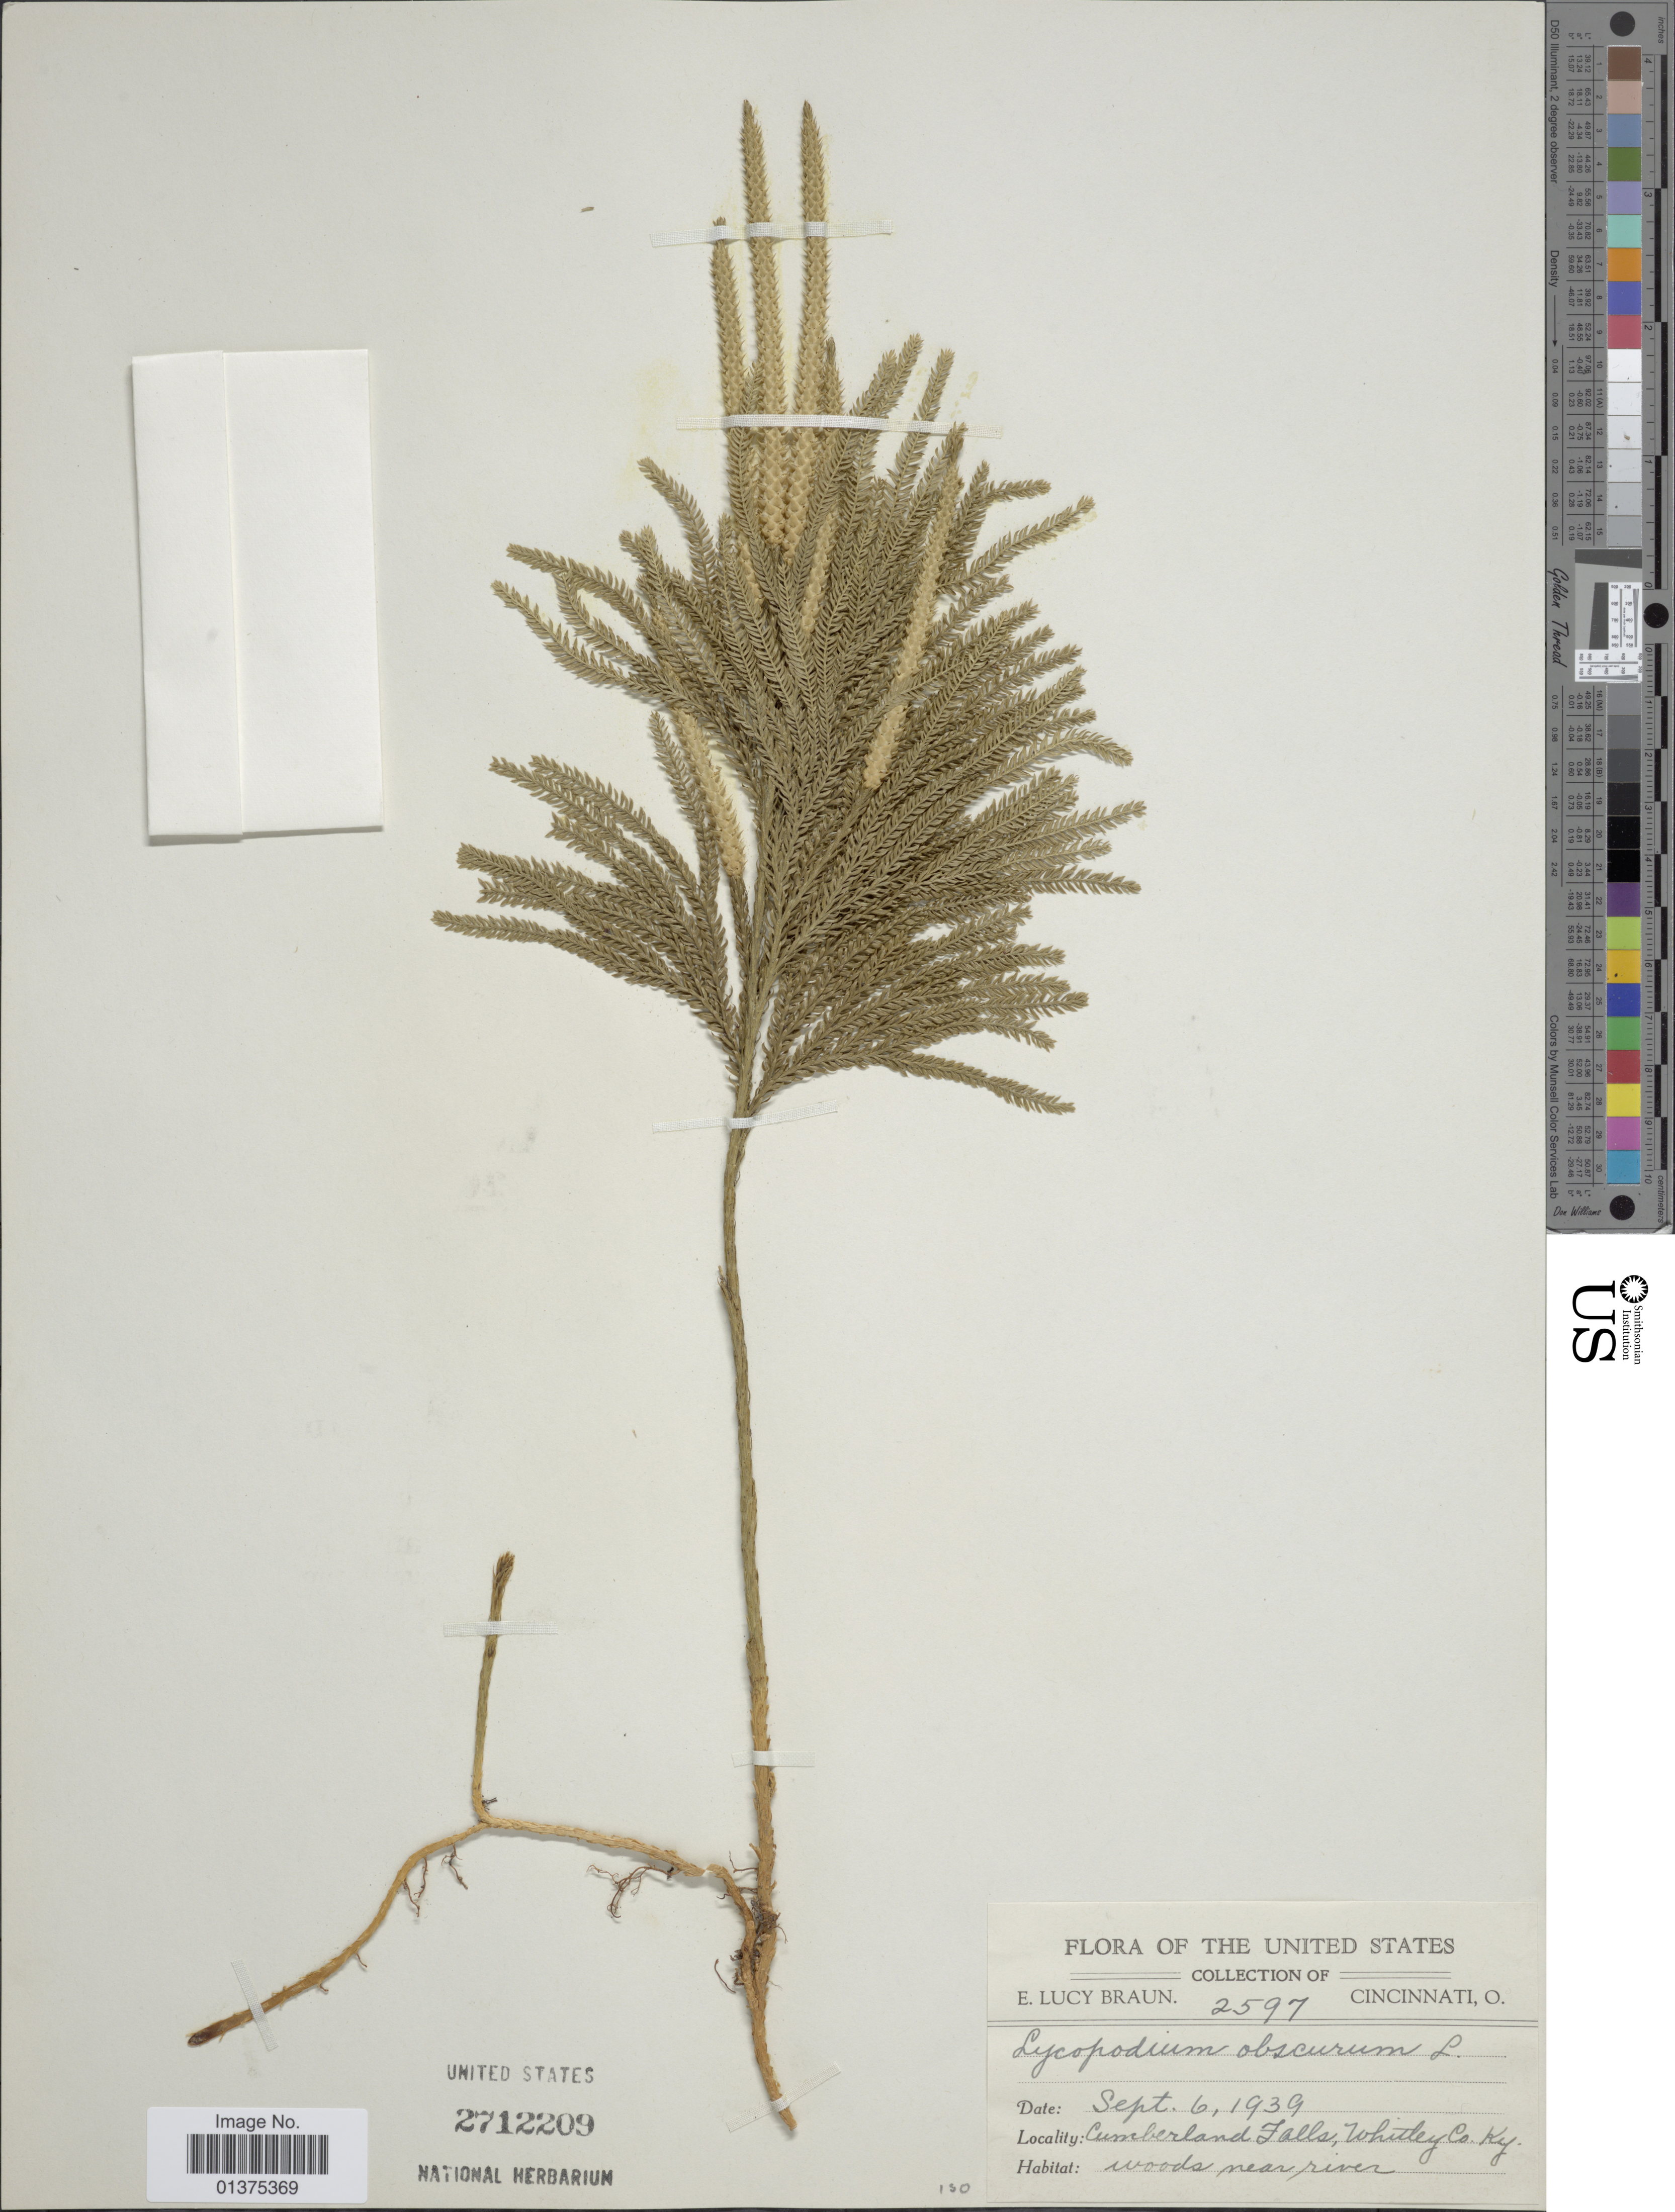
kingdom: Plantae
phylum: Tracheophyta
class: Lycopodiopsida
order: Lycopodiales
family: Lycopodiaceae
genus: Dendrolycopodium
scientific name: Dendrolycopodium hickeyi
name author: (W.H. Wagner et al.) A. Haines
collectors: E. L. Braun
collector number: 2597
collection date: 1939-09-06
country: United States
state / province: Kentucky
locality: Cumberland Falls, Whitley Co. Ky.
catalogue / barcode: US 2712209